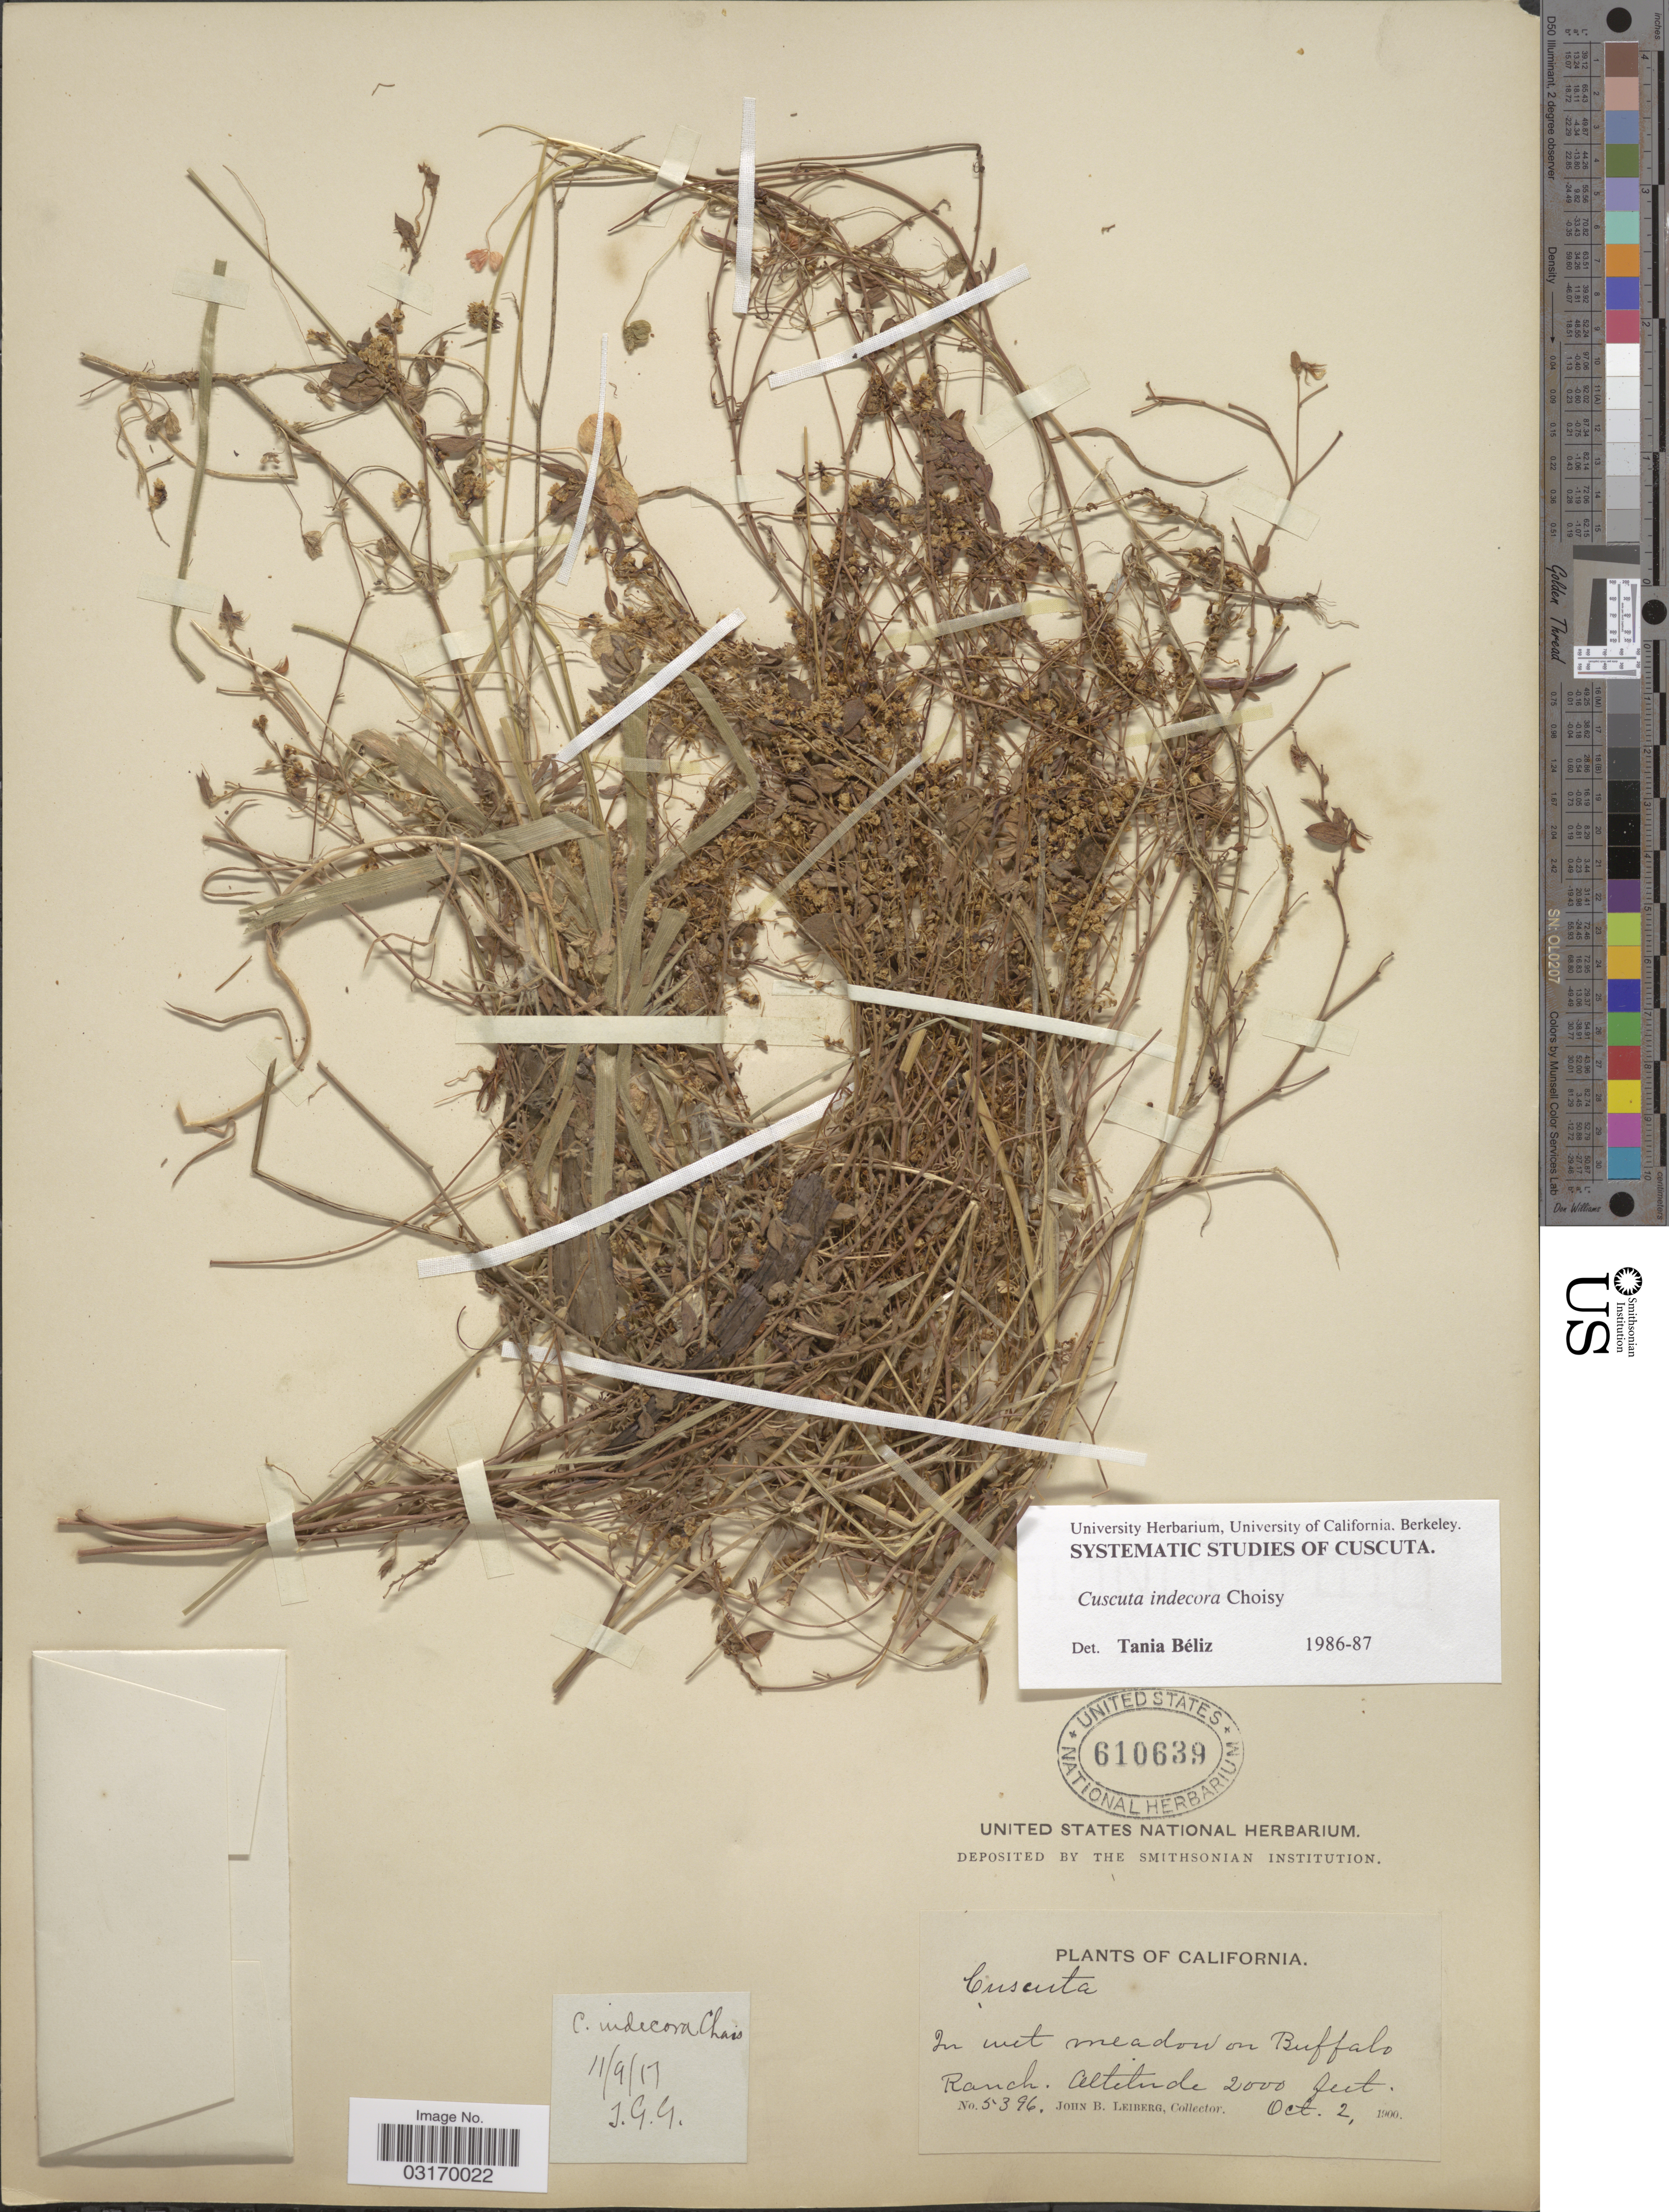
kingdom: Plantae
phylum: Tracheophyta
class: Magnoliopsida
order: Solanales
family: Convolvulaceae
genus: Cuscuta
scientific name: Cuscuta indecora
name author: Choisy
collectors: J. B. Leiberg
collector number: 5396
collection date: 1900-10-02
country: United States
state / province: California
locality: In wet meadow on Buffalo Ranch.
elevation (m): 610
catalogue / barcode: US 610639